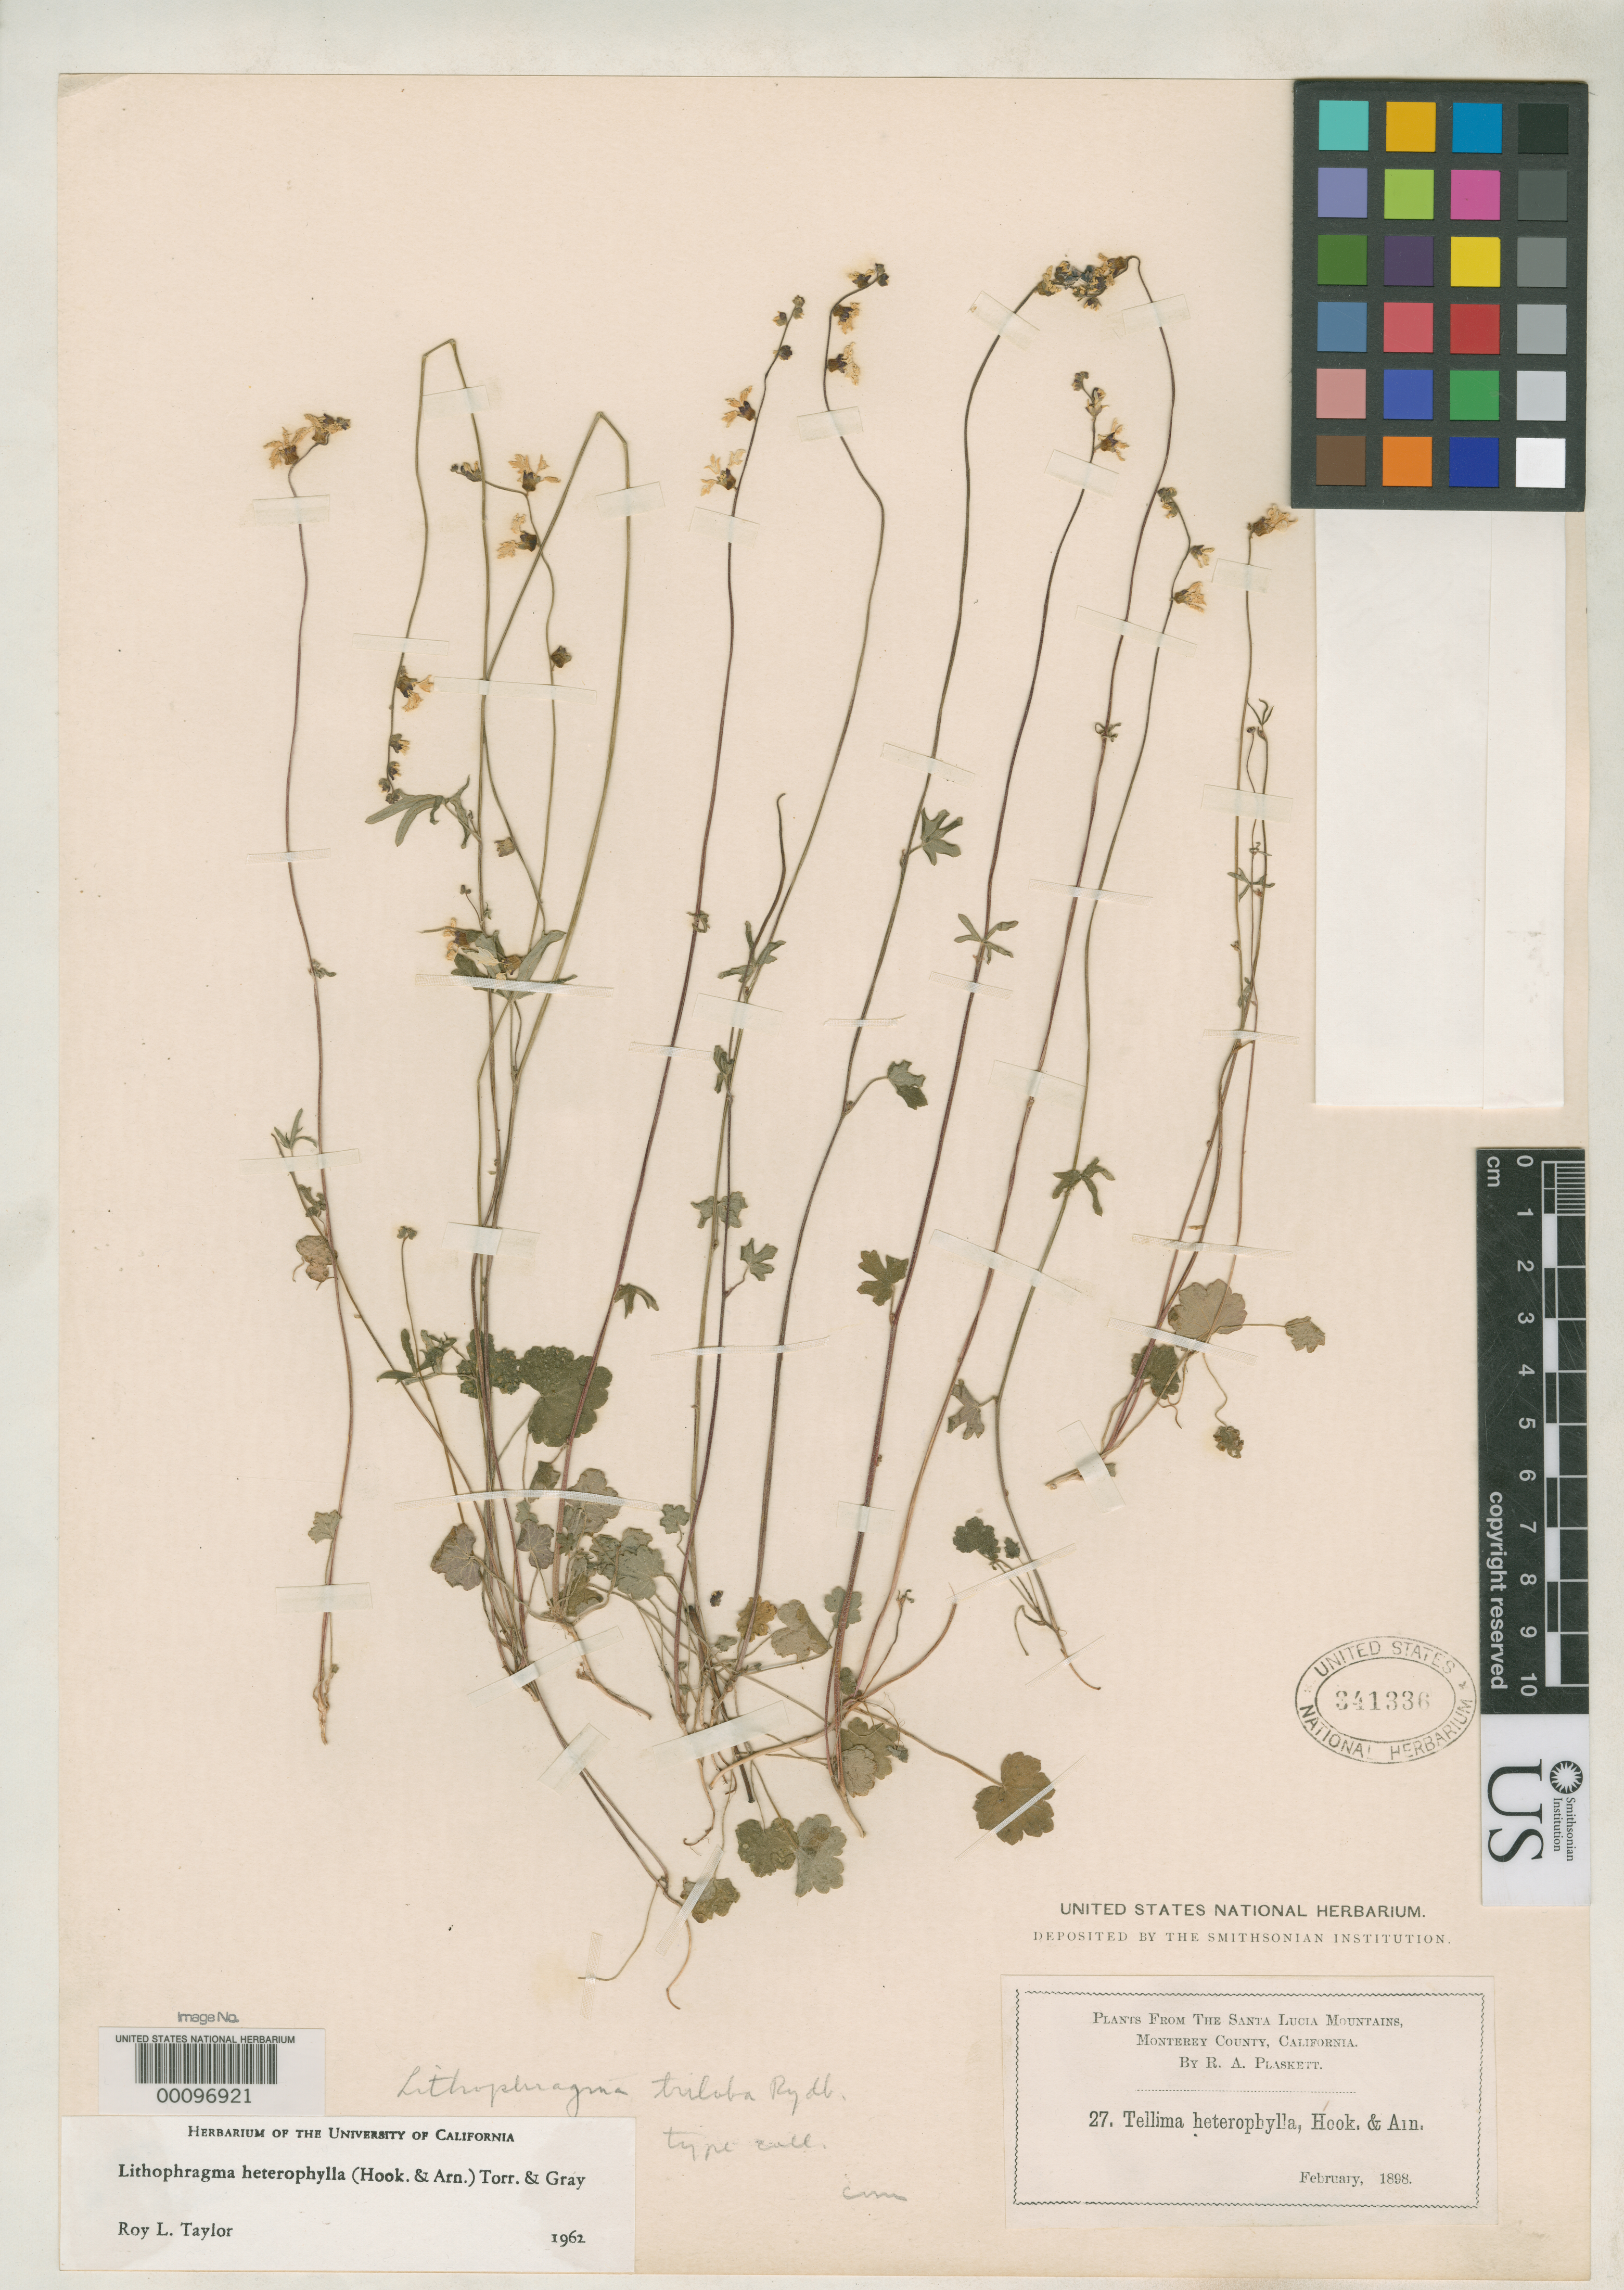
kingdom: Plantae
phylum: Tracheophyta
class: Magnoliopsida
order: Saxifragales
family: Saxifragaceae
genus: Lithophragma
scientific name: Lithophragma triloba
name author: Rydb.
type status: Isotype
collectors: R. Plaskett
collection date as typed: Feb 1898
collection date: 1898-02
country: United States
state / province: California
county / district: Monterey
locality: Santa Lucia Mountains.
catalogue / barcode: US 341336